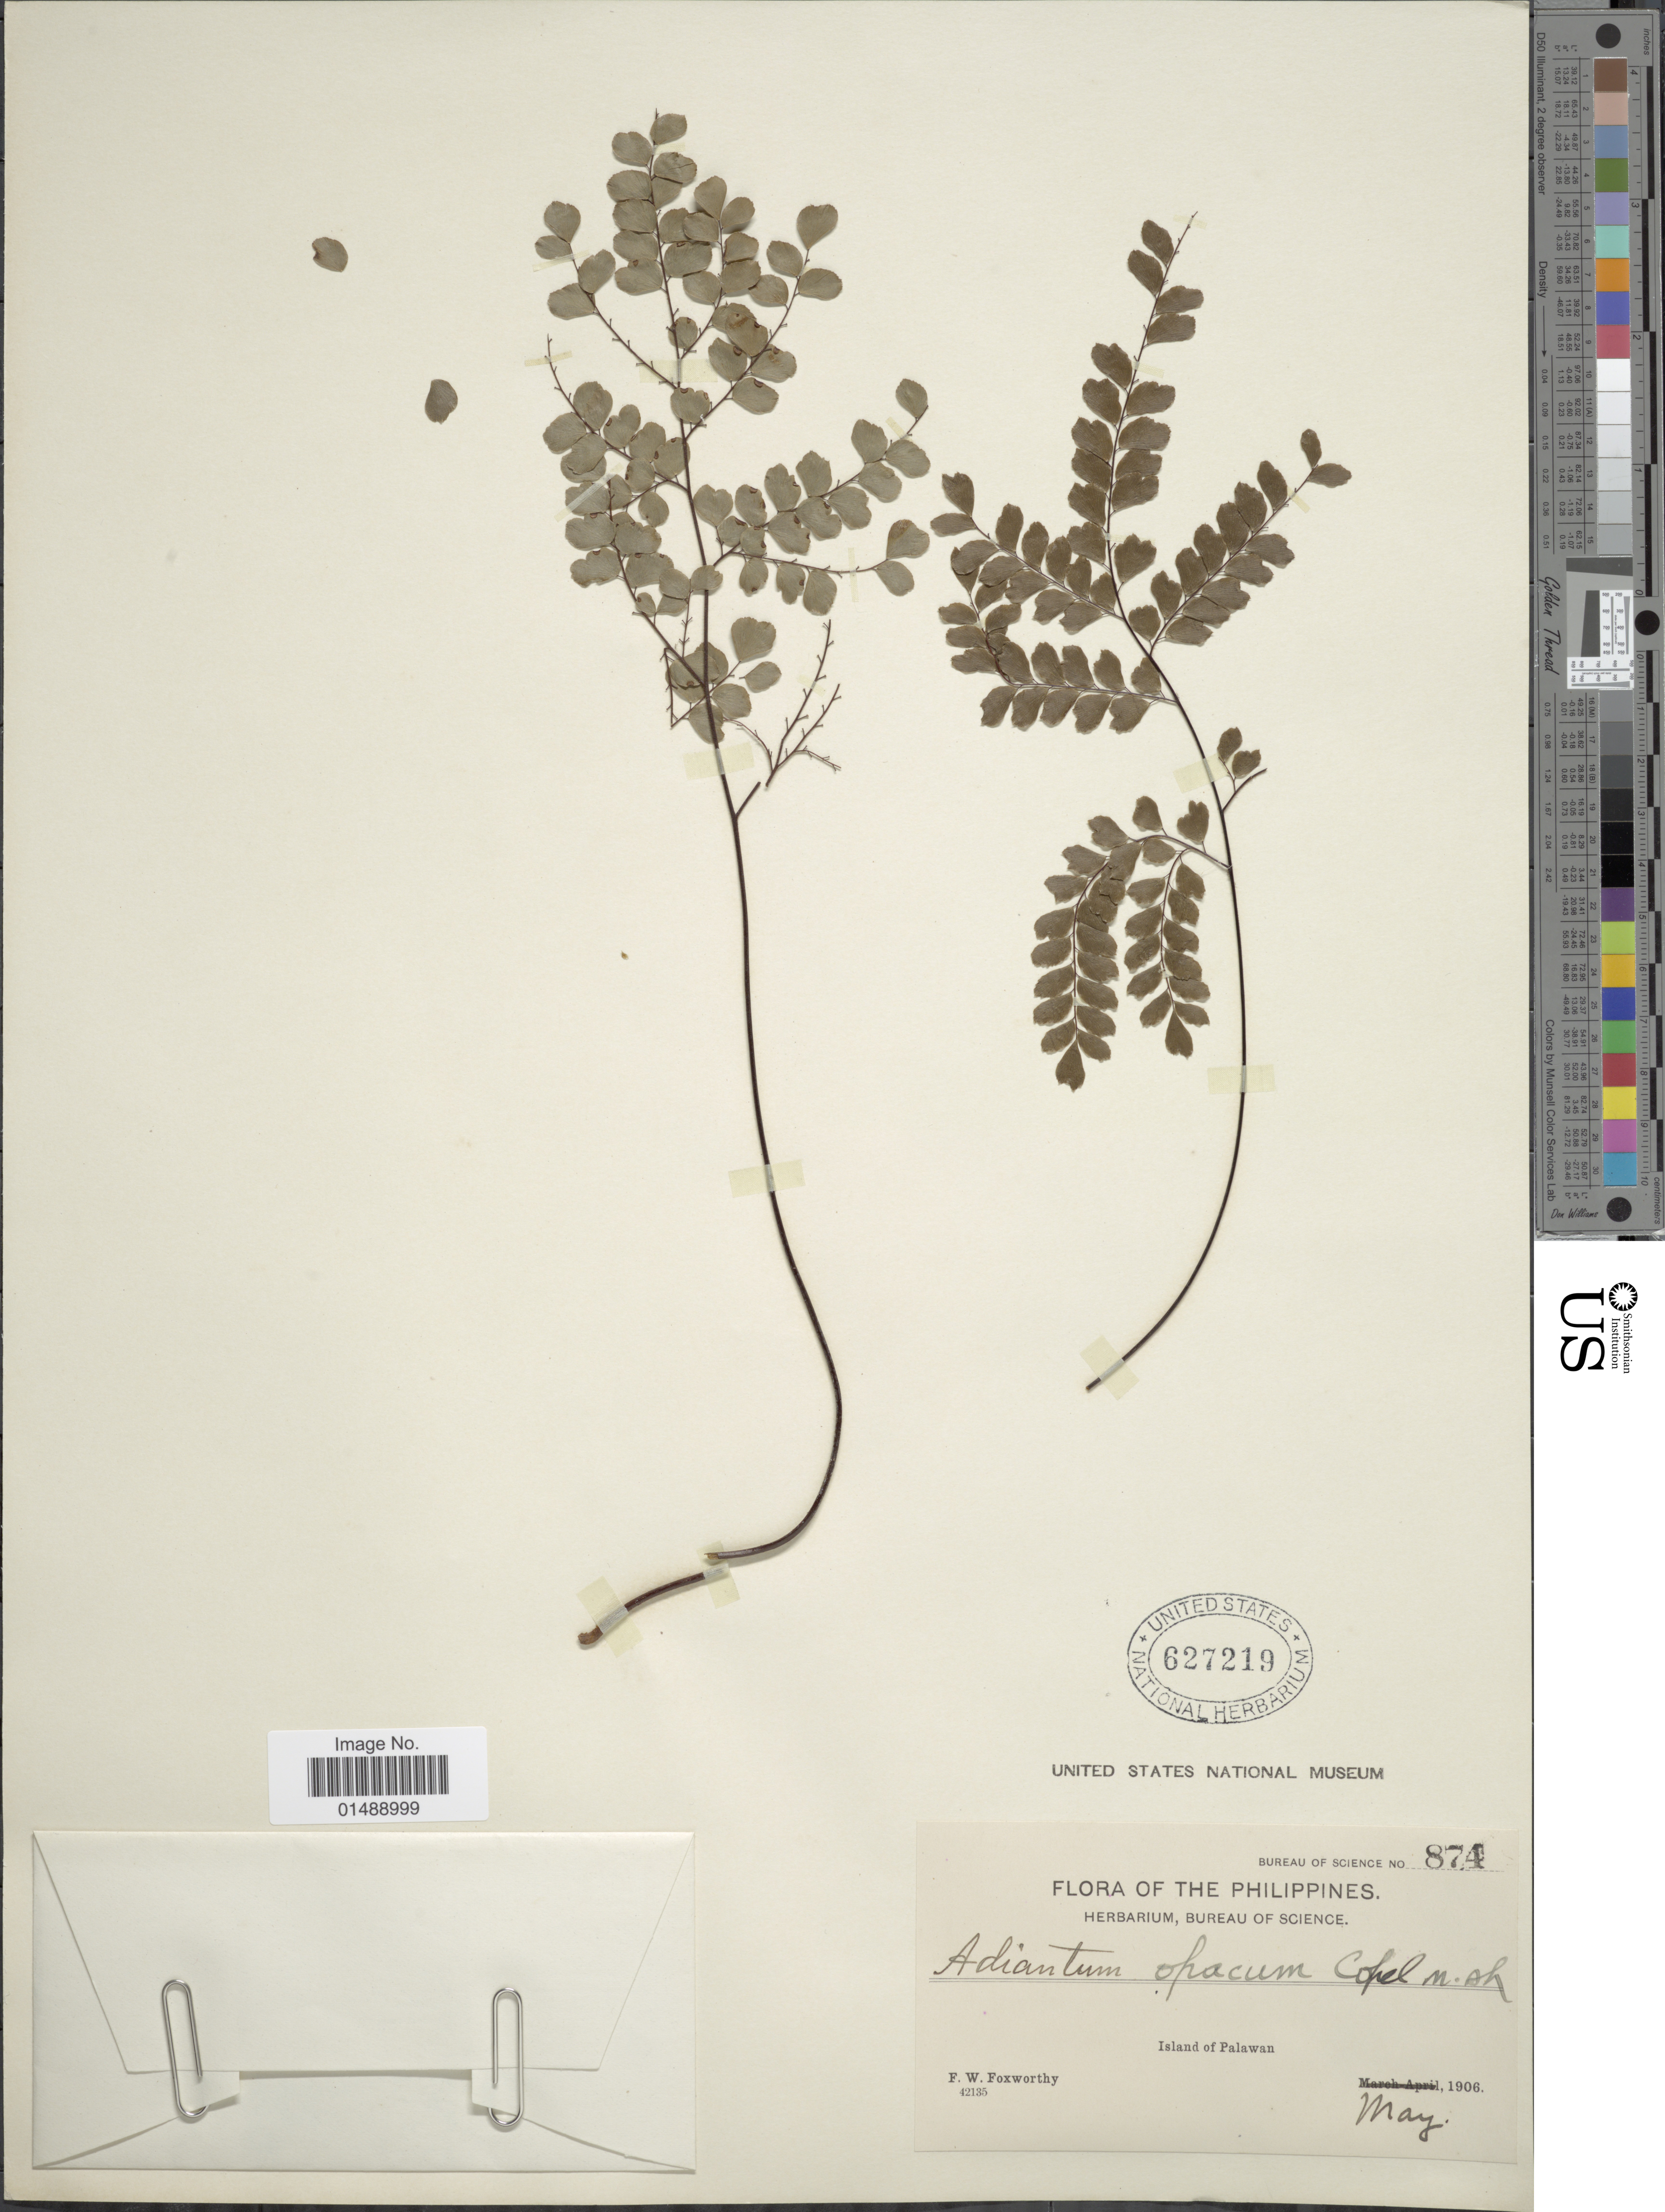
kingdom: Plantae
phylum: Tracheophyta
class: Polypodiopsida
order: Polypodiales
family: Pteridaceae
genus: Adiantum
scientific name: Adiantum opacum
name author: Copel.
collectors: F. W. Foxworthy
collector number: Bureau of Science 874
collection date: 1906-05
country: Philippines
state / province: Mimaropa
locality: The Philippines, Island of Palawan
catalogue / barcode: US 627219